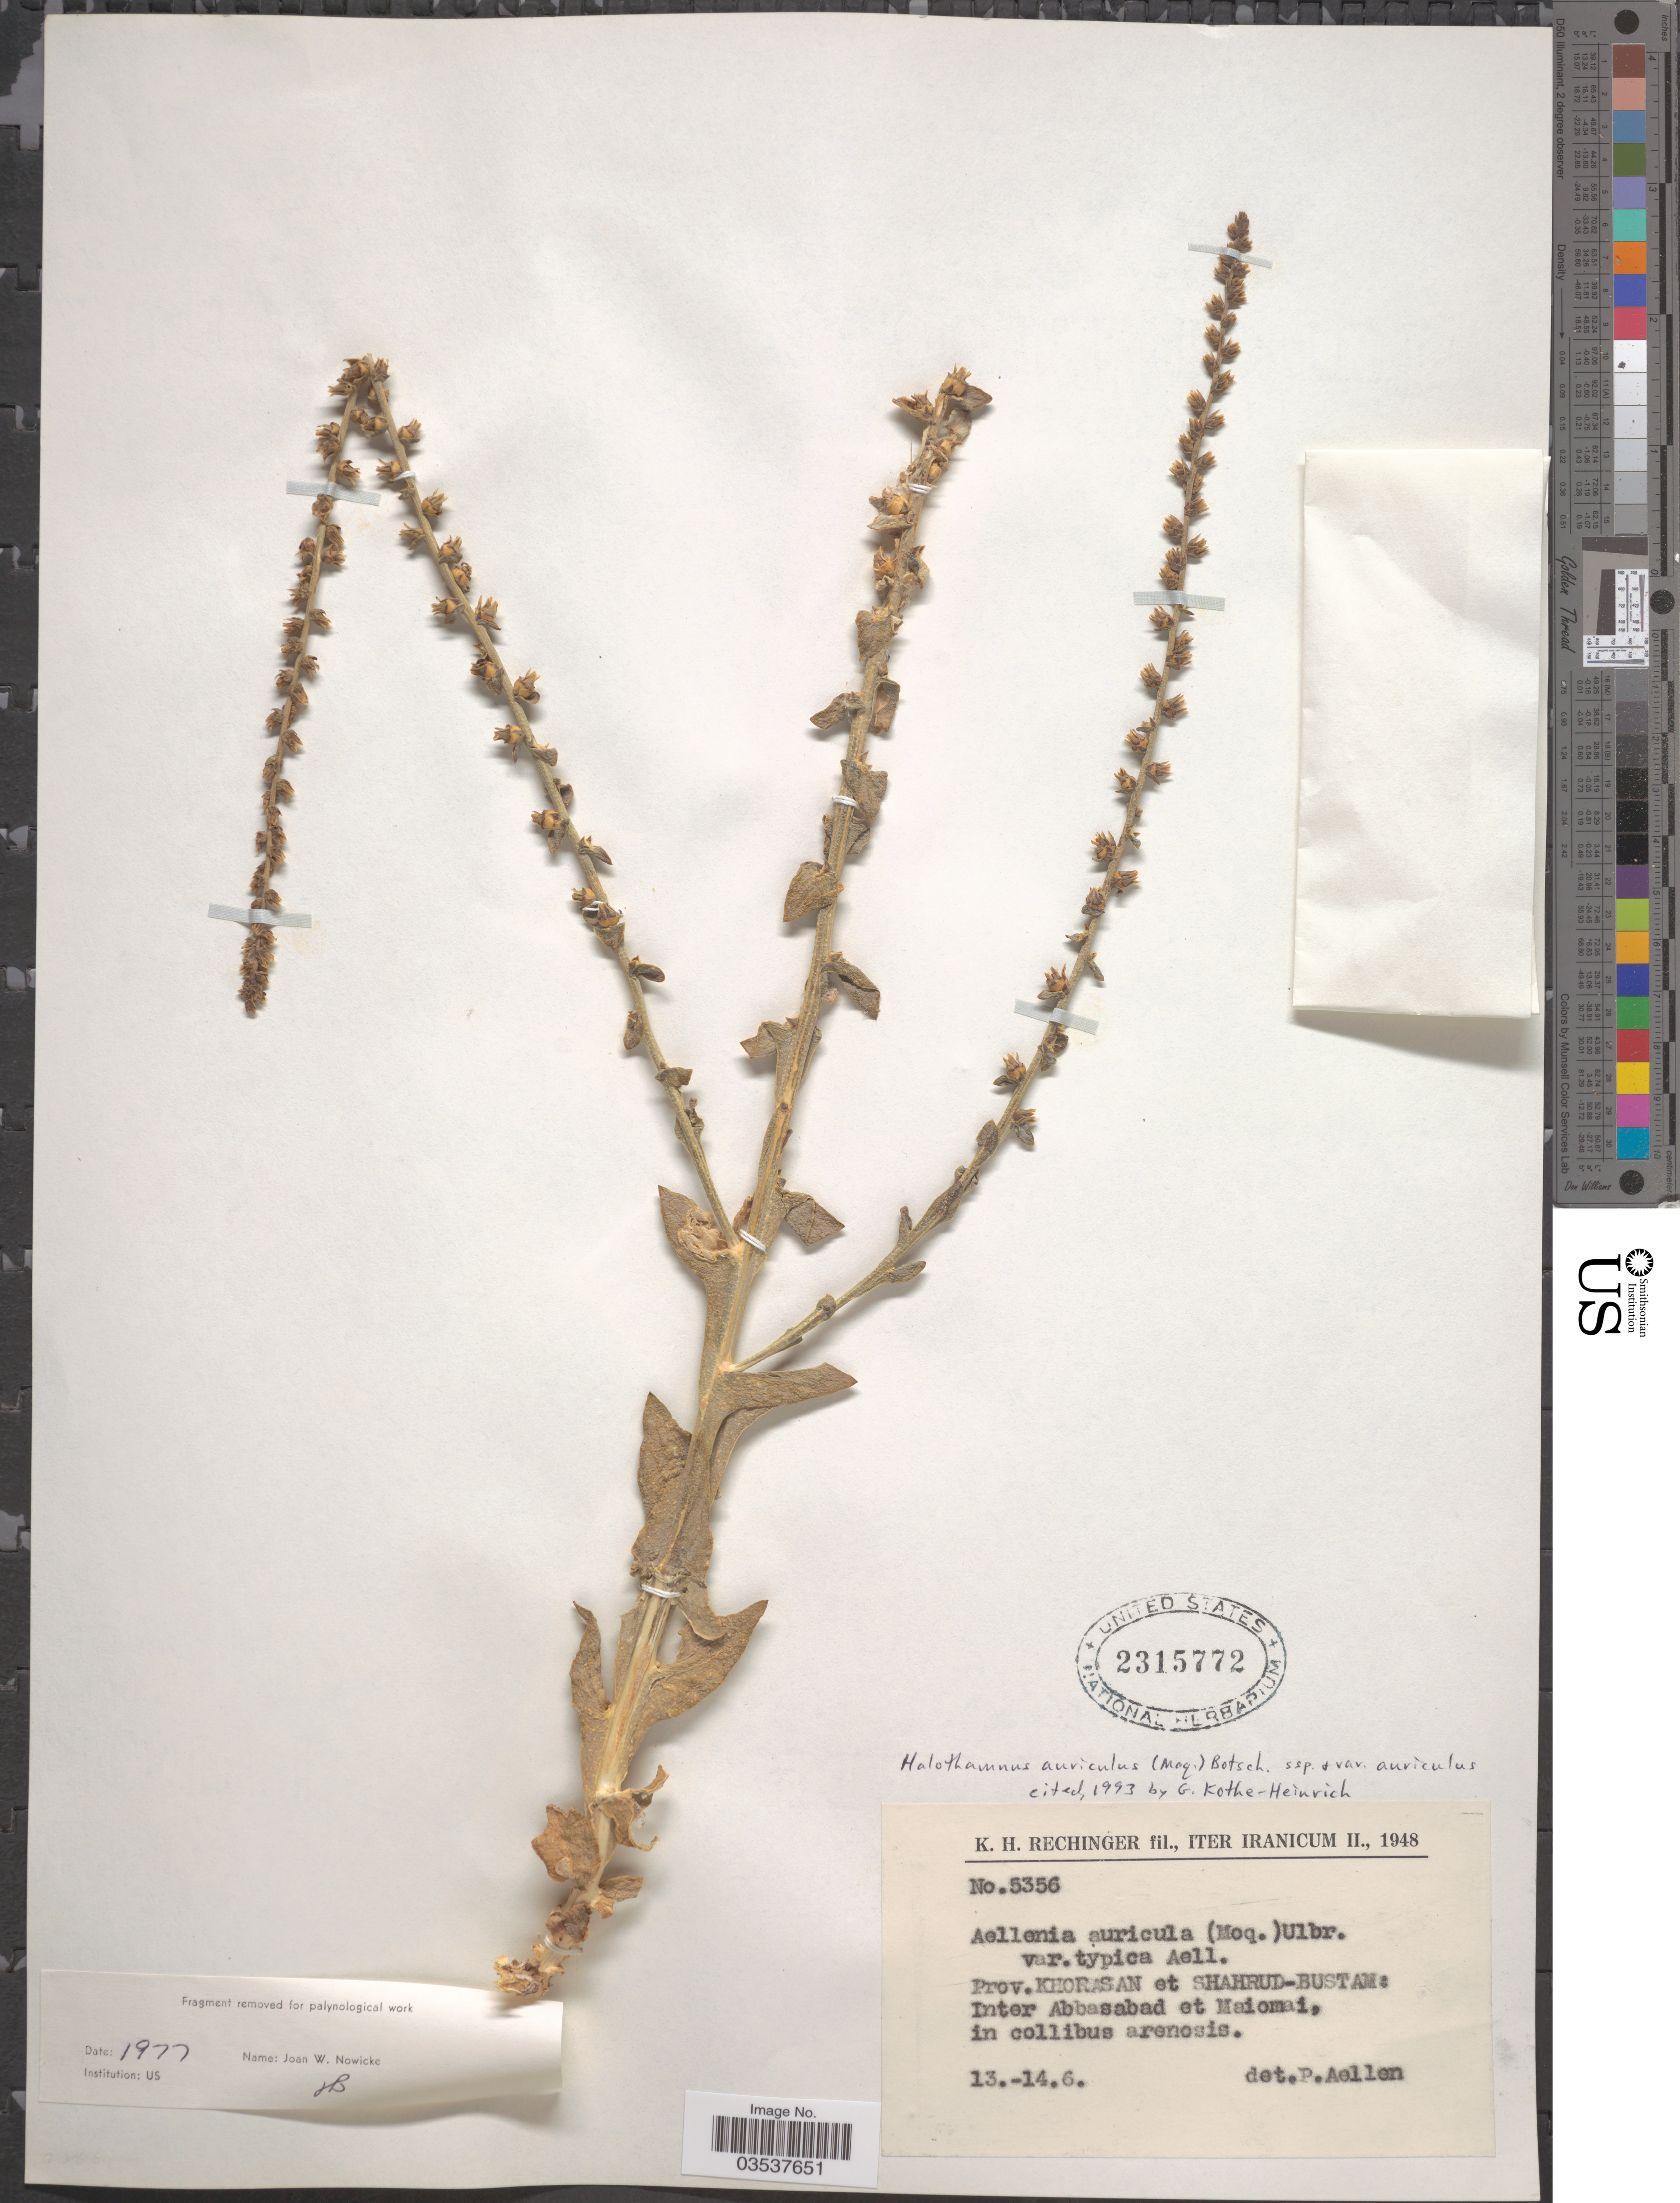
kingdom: Plantae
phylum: Tracheophyta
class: Magnoliopsida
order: Caryophyllales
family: Amaranthaceae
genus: Halothamnus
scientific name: Halothamnus auriculus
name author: (Moq.) Botsch.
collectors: K. H. Rechinger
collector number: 5356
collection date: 1948-06-13/1948-06-14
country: Iran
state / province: Khorasan [obsolete]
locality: Iter Iranicum. Prov. Khorasan et Shahrud-Bustam: Inter Abbasabad et Maiomai, in collibus arenosis.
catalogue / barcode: US 2315772